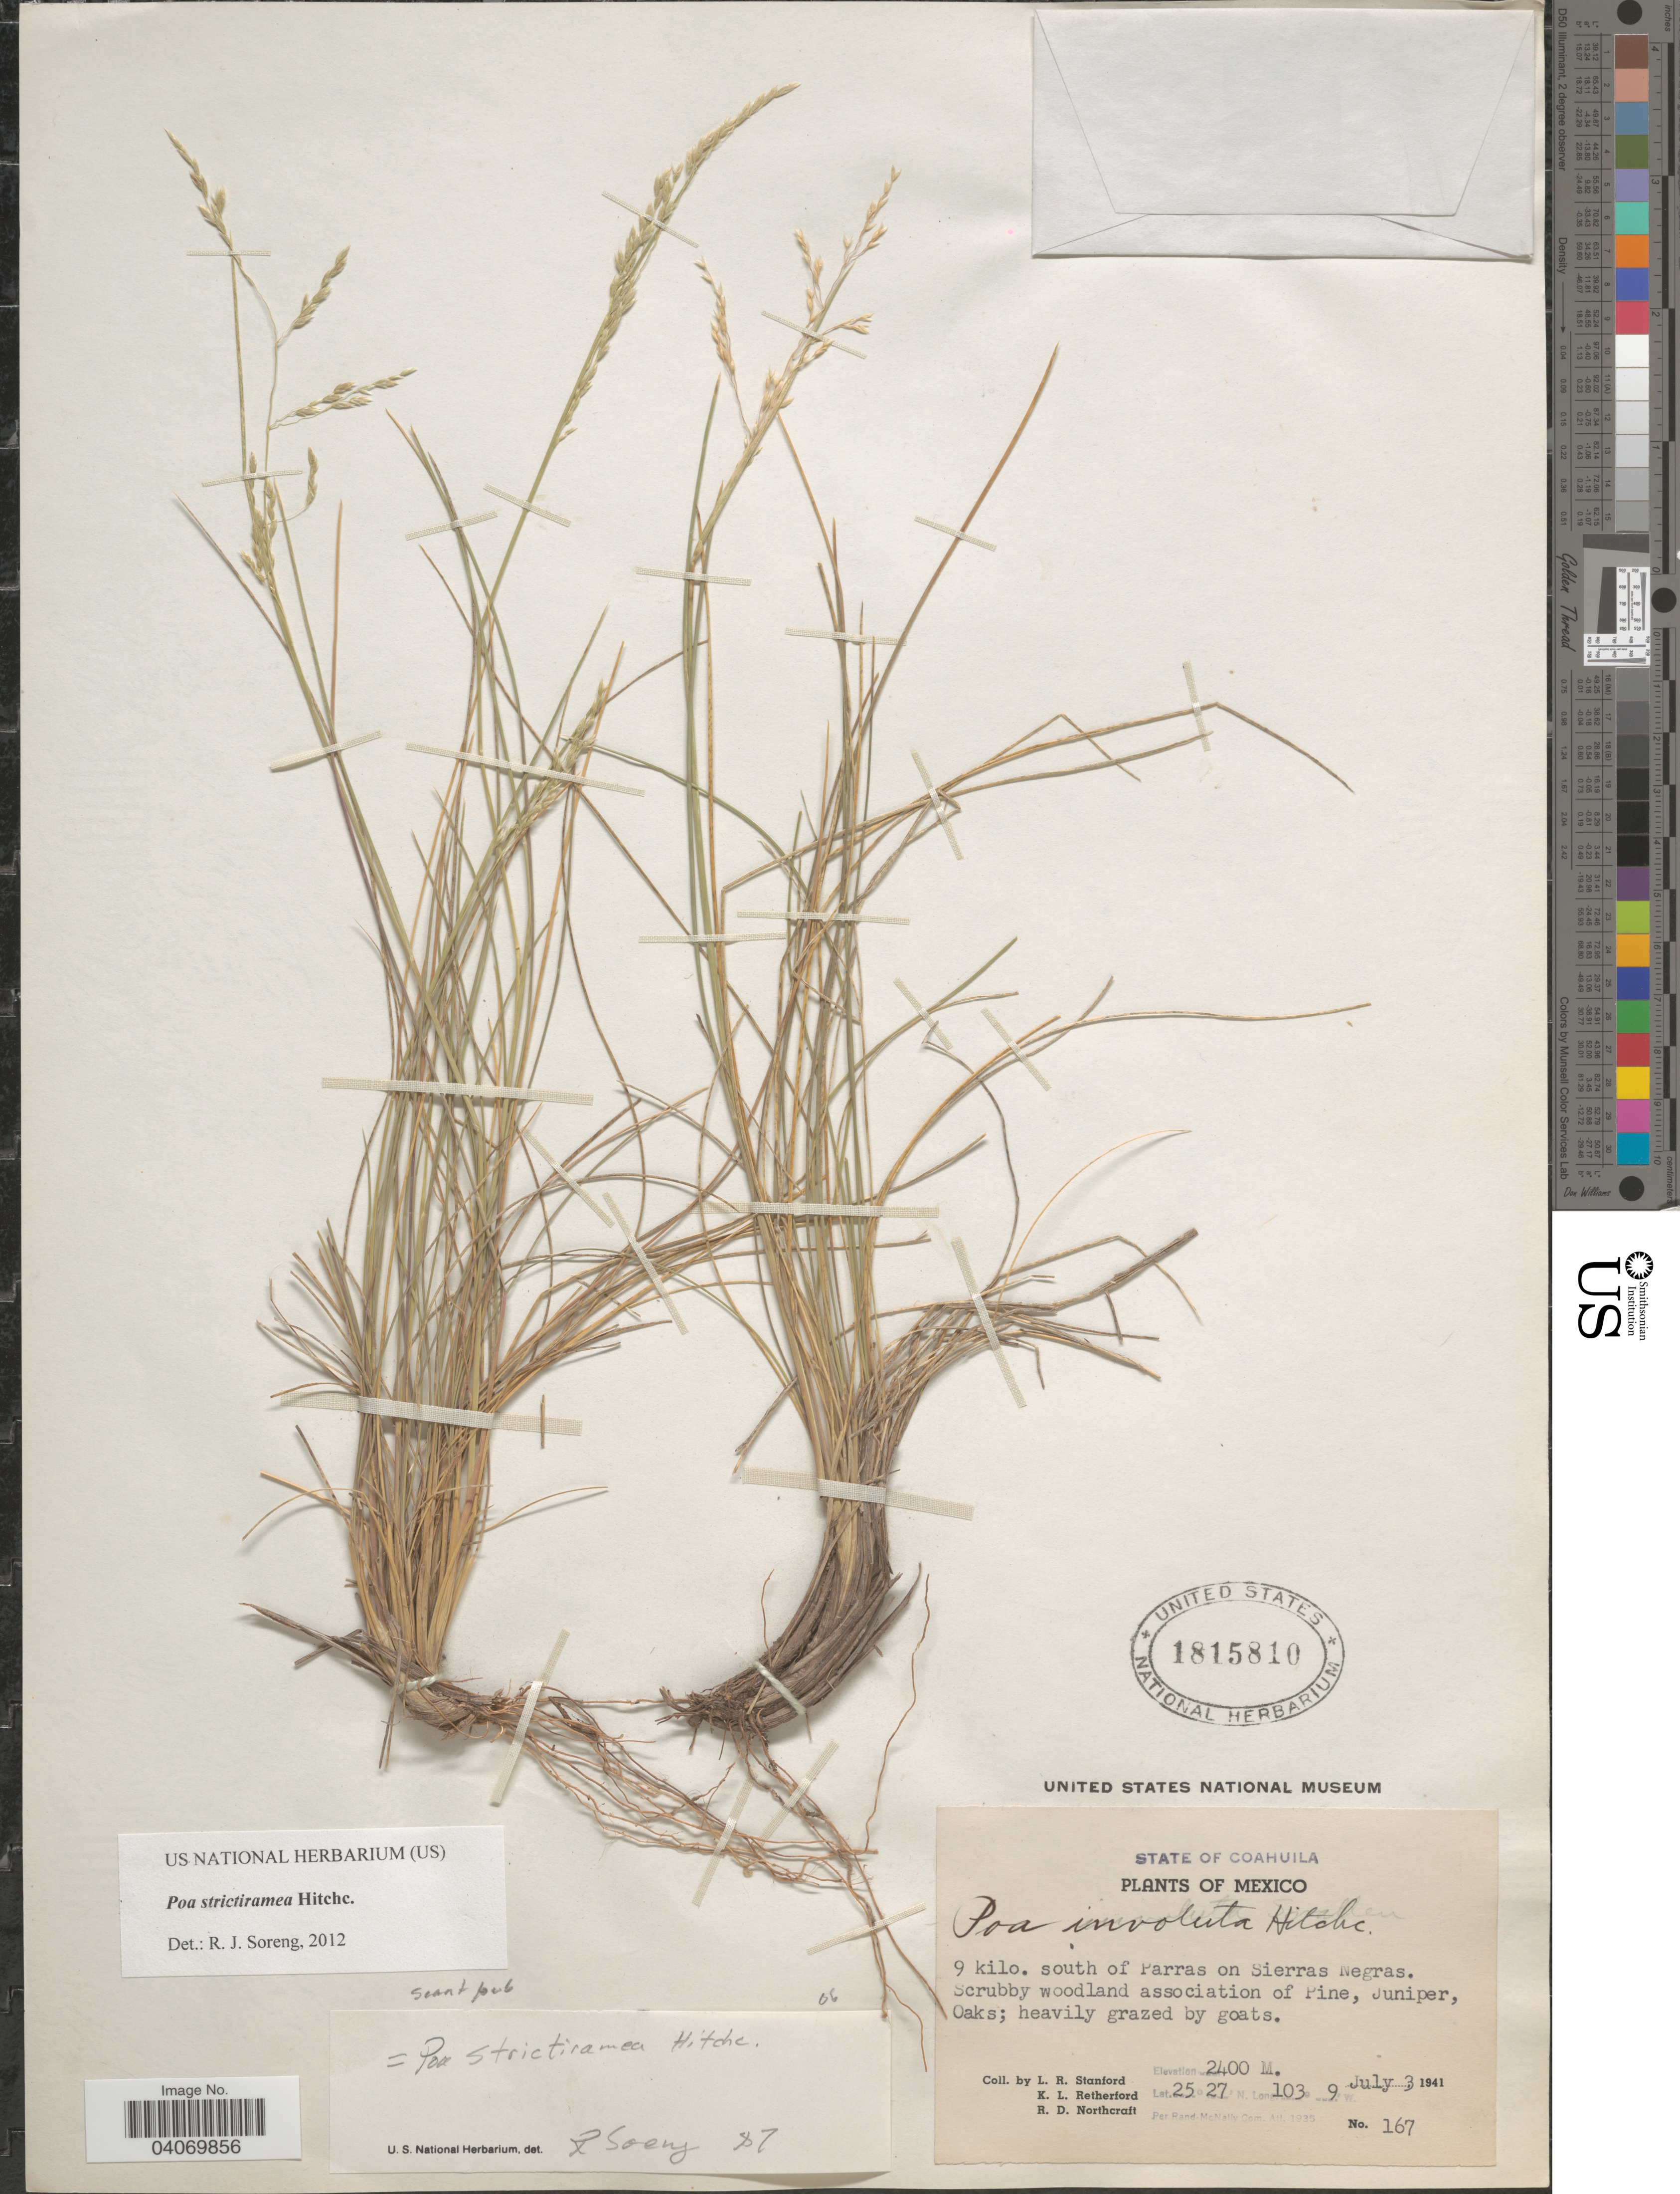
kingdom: Plantae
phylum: Tracheophyta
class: Liliopsida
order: Poales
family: Poaceae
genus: Poa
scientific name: Poa strictiramea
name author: Hitchc.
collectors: L. R. Stanford, K. Retherford & R. Northcraft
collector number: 167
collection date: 1941-07-03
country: Mexico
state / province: Coahuila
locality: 9 kilo. south of Parras on Sierras Negras.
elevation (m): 2400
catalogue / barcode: US 1815810